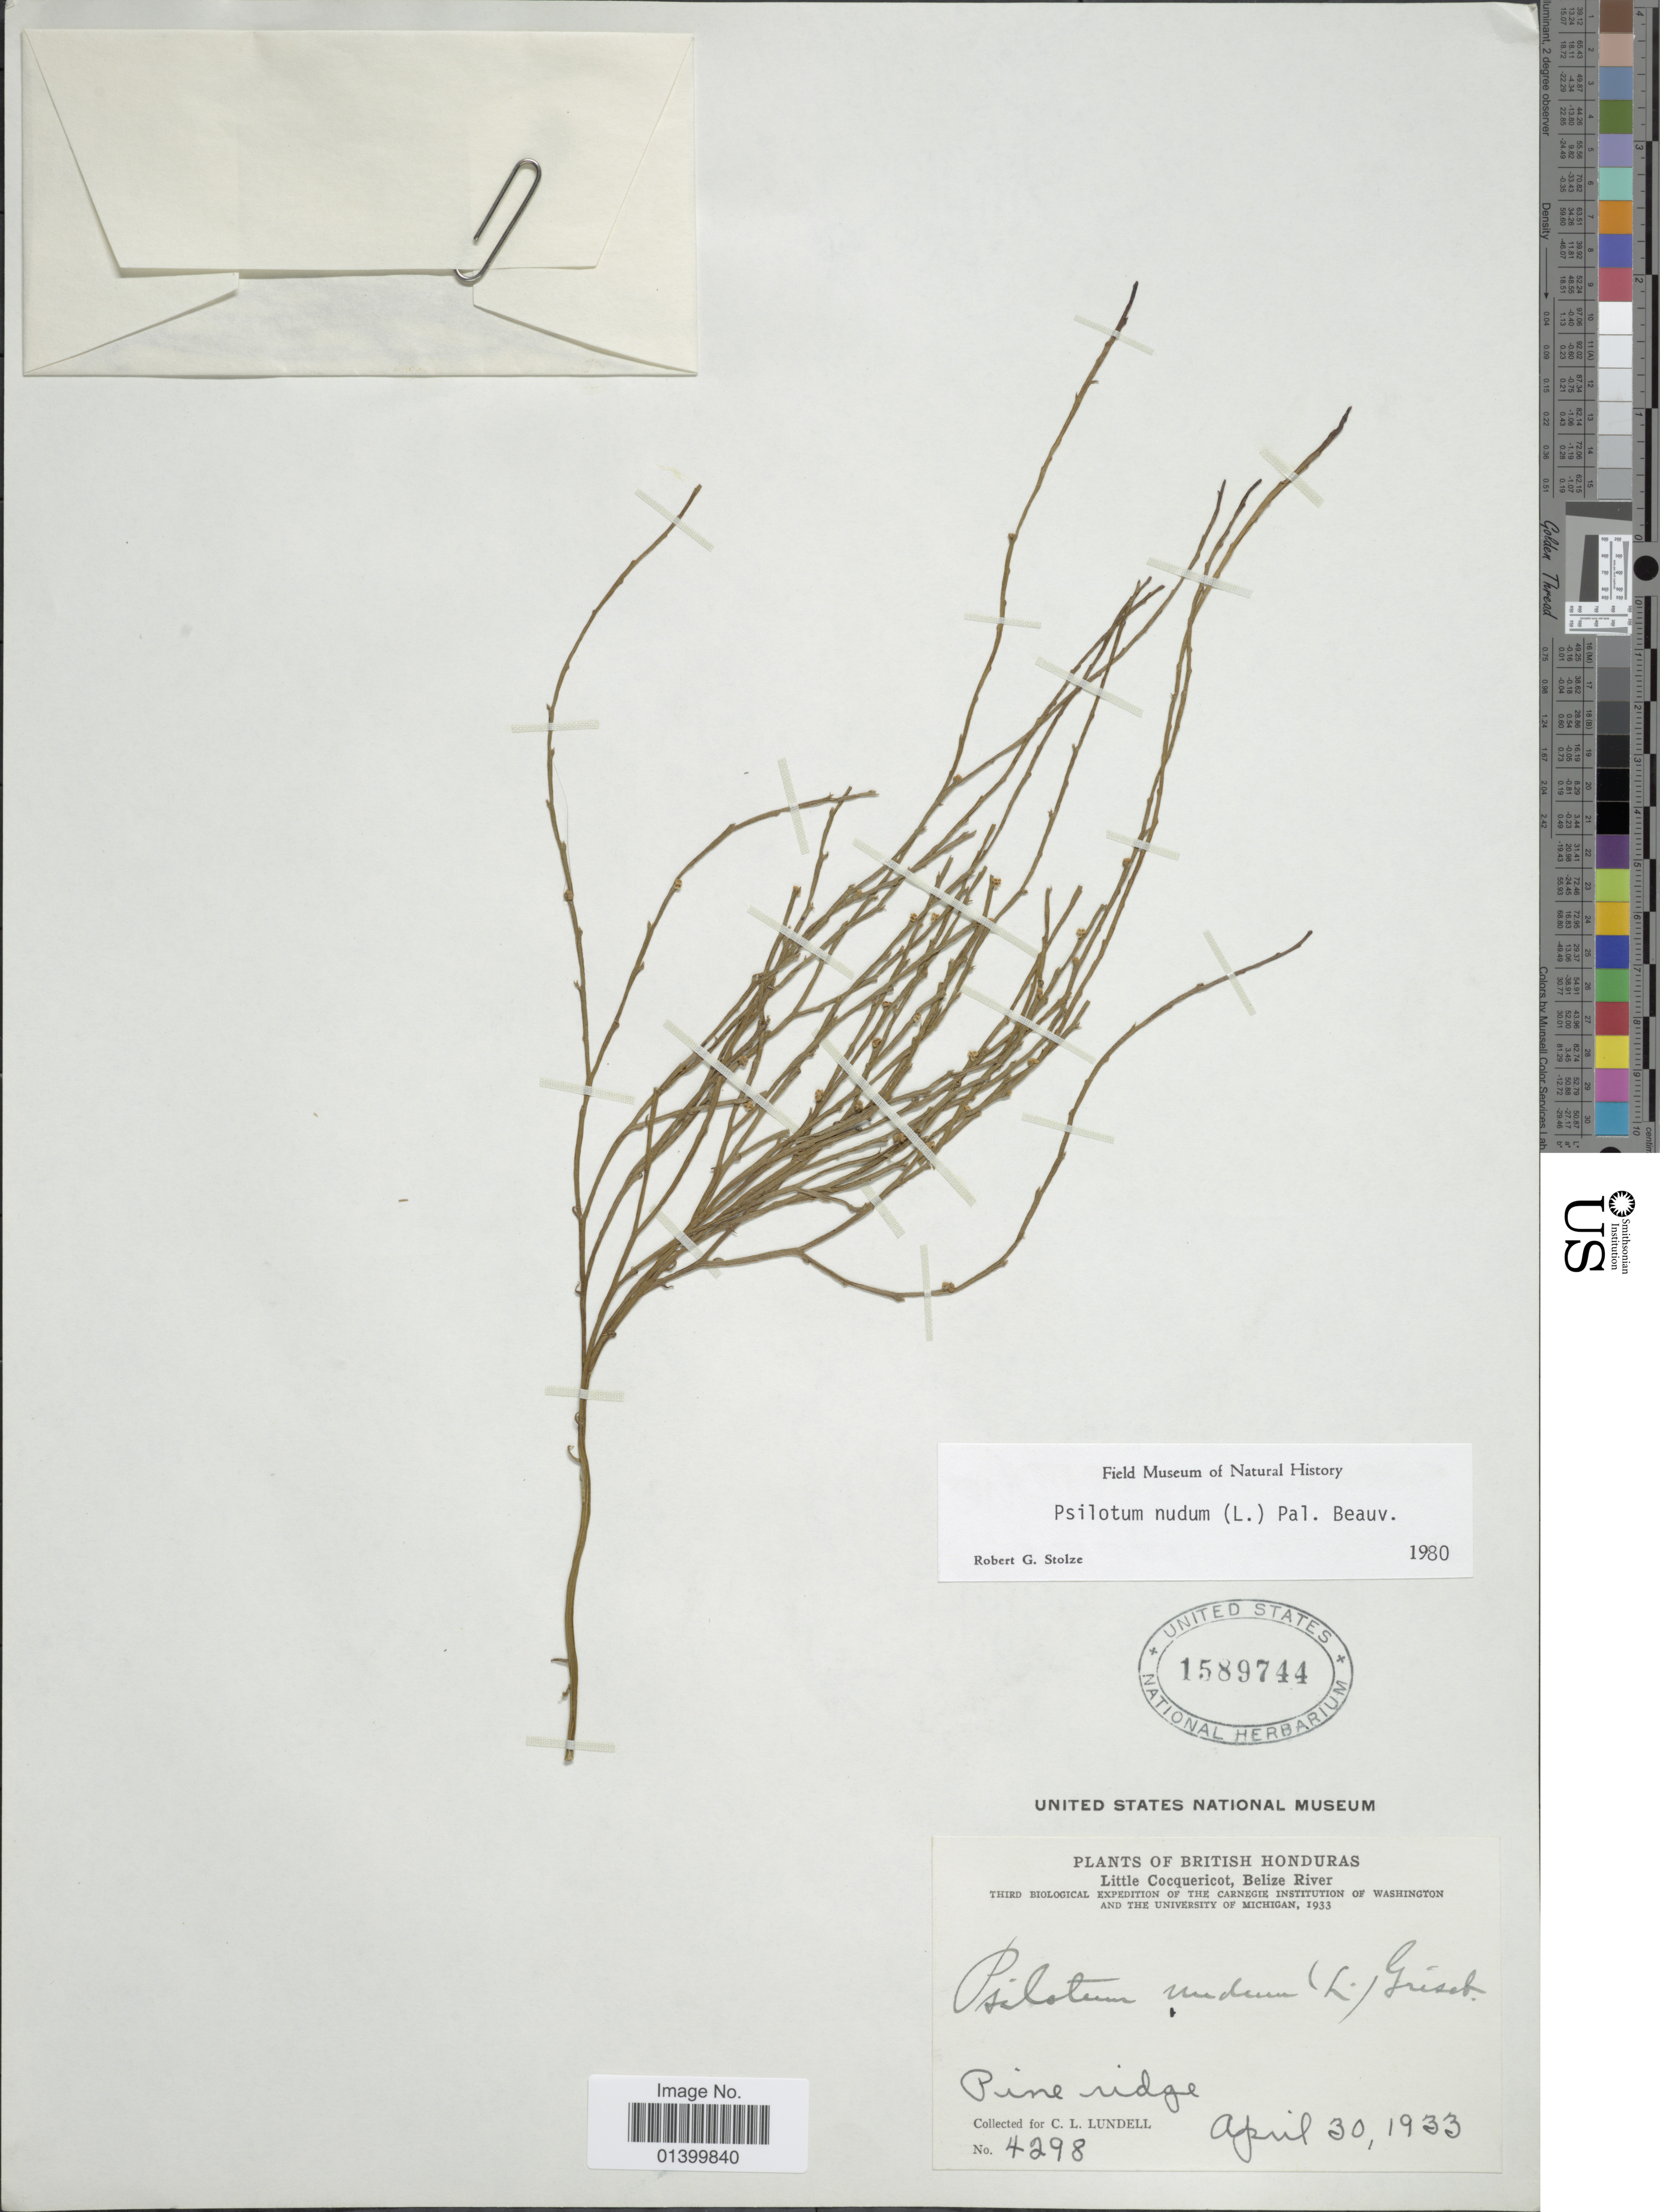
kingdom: Plantae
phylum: Tracheophyta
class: Polypodiopsida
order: Psilotales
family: Psilotaceae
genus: Psilotum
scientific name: Psilotum nudum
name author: (L.) P. Beauv.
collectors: C. L. Lundell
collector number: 4298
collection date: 1933-04-30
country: Belize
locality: Plants of British Honduras. Little Cocquericot, Belize River. Pine ridge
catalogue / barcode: US 1589744